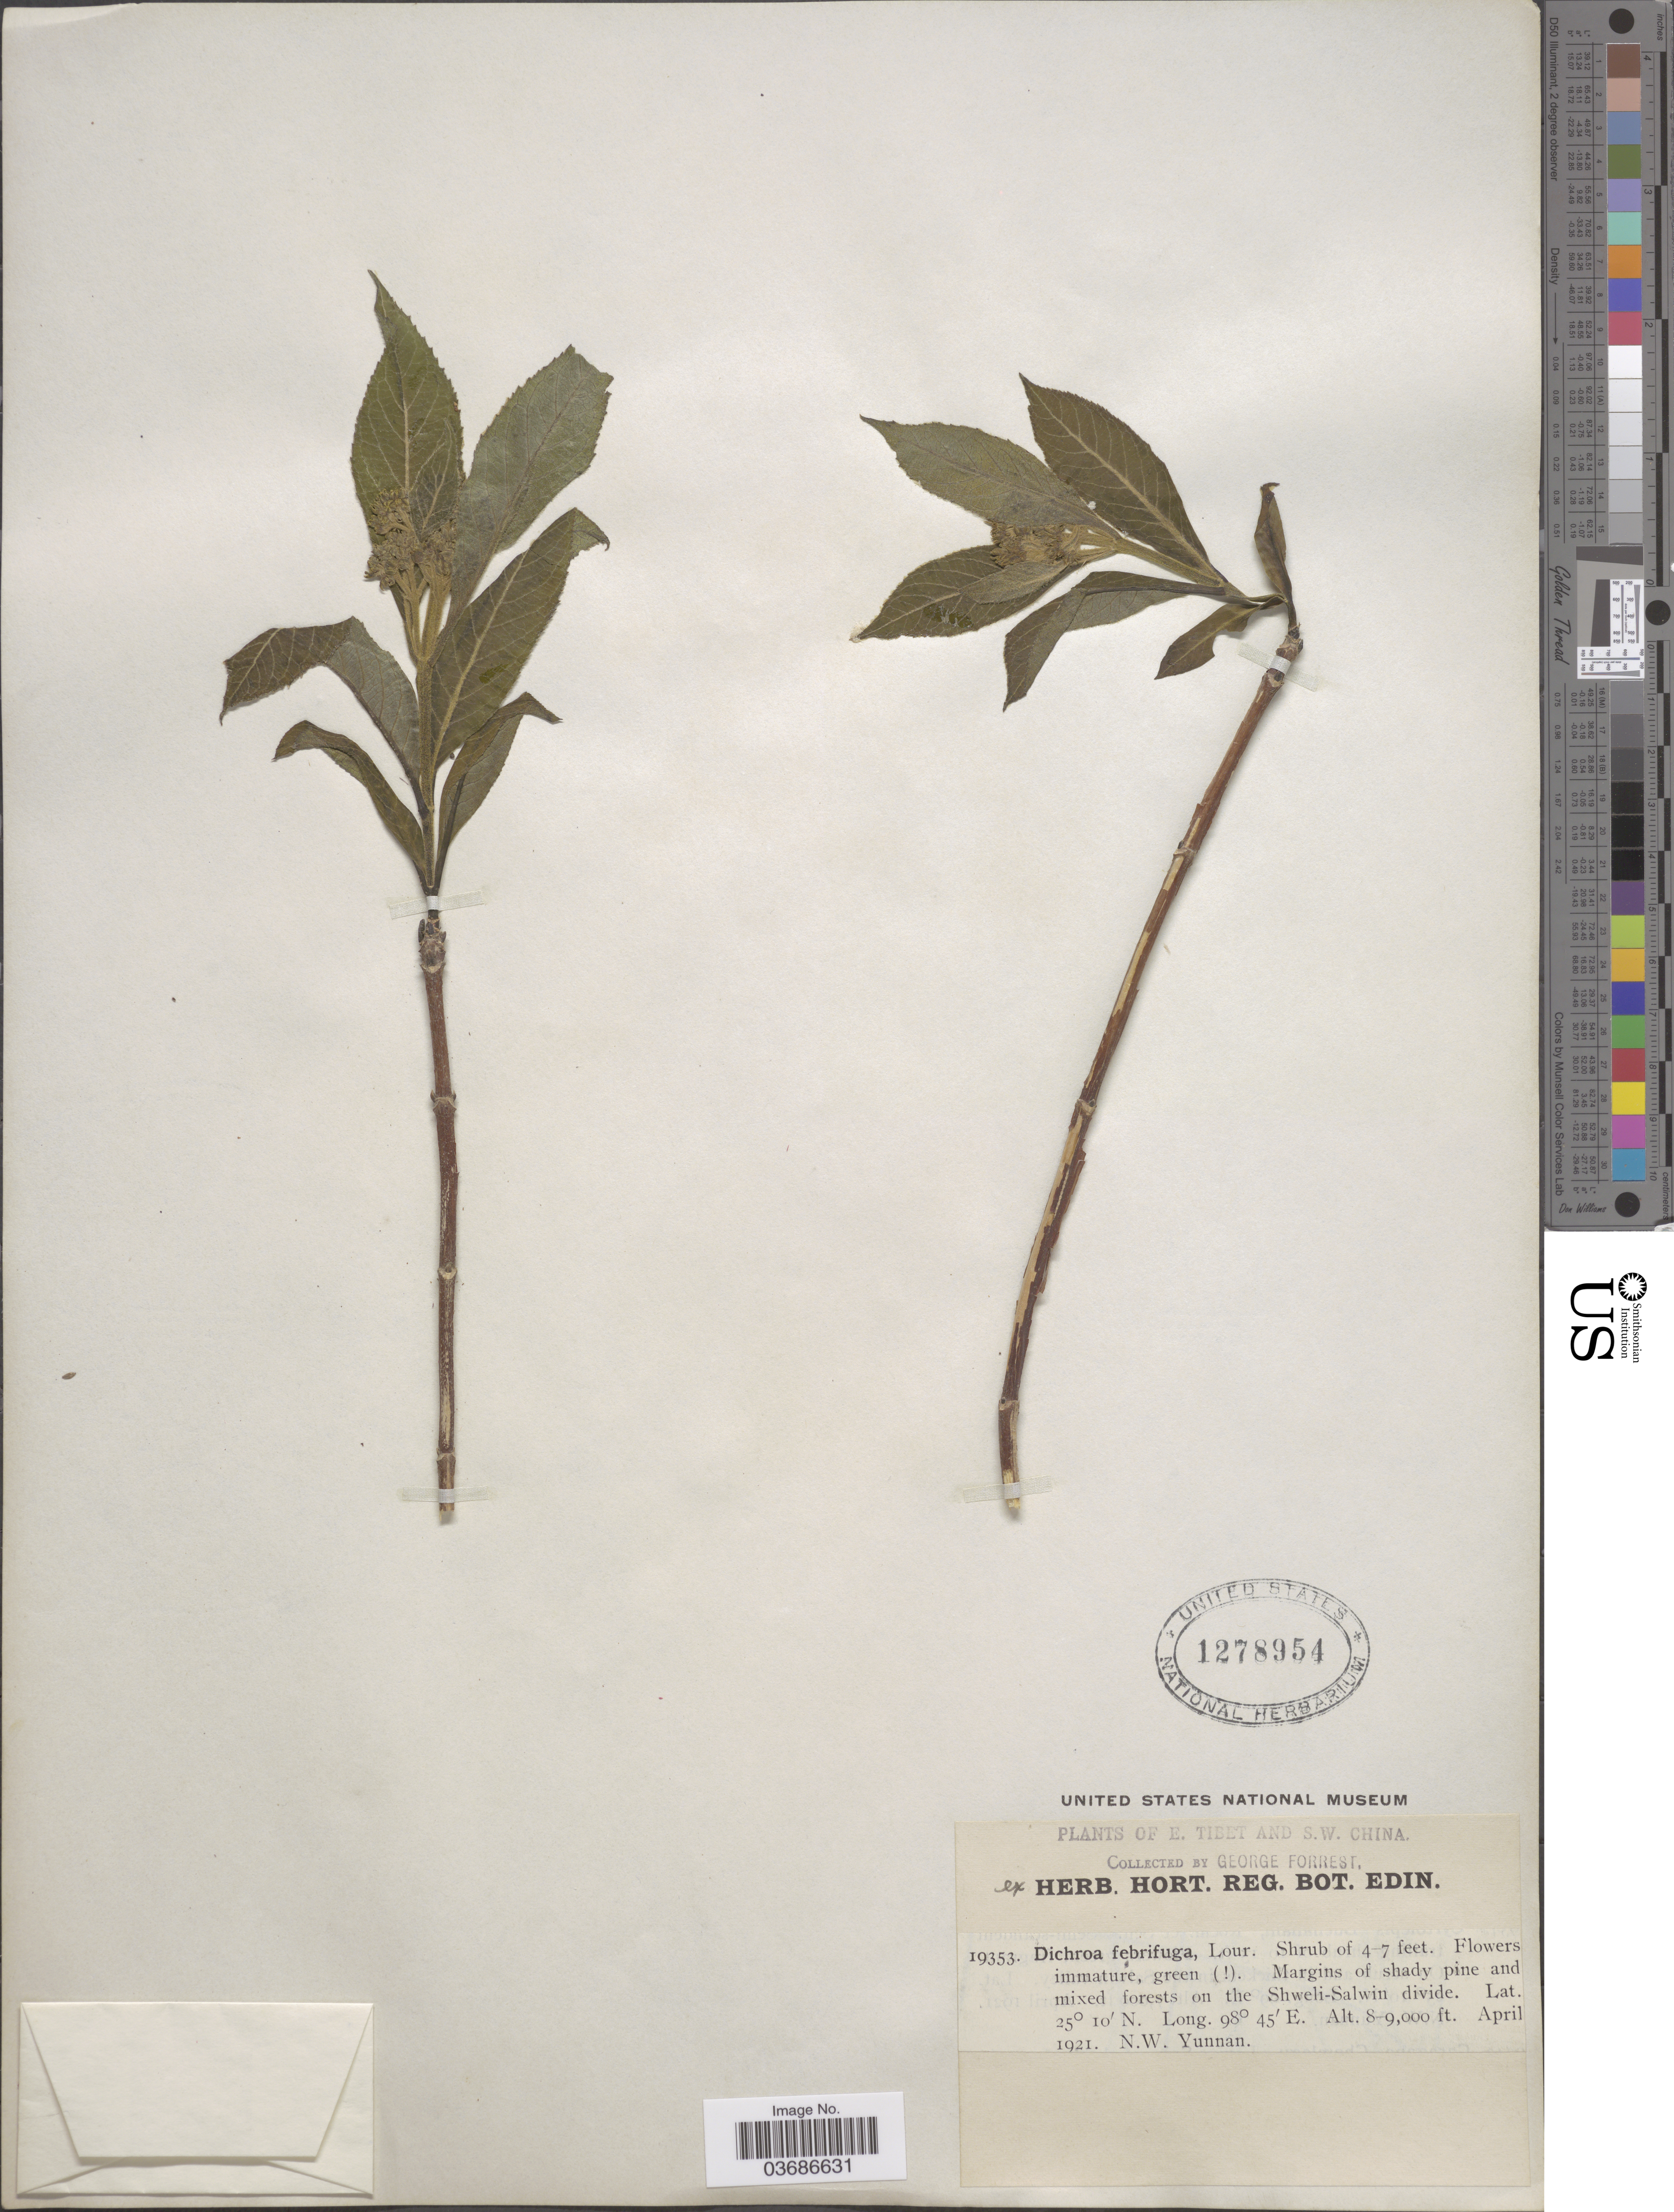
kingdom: Plantae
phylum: Tracheophyta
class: Magnoliopsida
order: Cornales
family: Hydrangeaceae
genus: Hydrangea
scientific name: Hydrangea febrifuga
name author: (Lour.) Y. De Smet & C. Granados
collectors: G. Forrest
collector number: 19353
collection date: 1921-04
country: China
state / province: Yunnan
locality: S.W. China. Margins of shady pine and mixed forests on the Shweli-Salwin divide. N.W. Yunnan.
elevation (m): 2438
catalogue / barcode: US 1278954